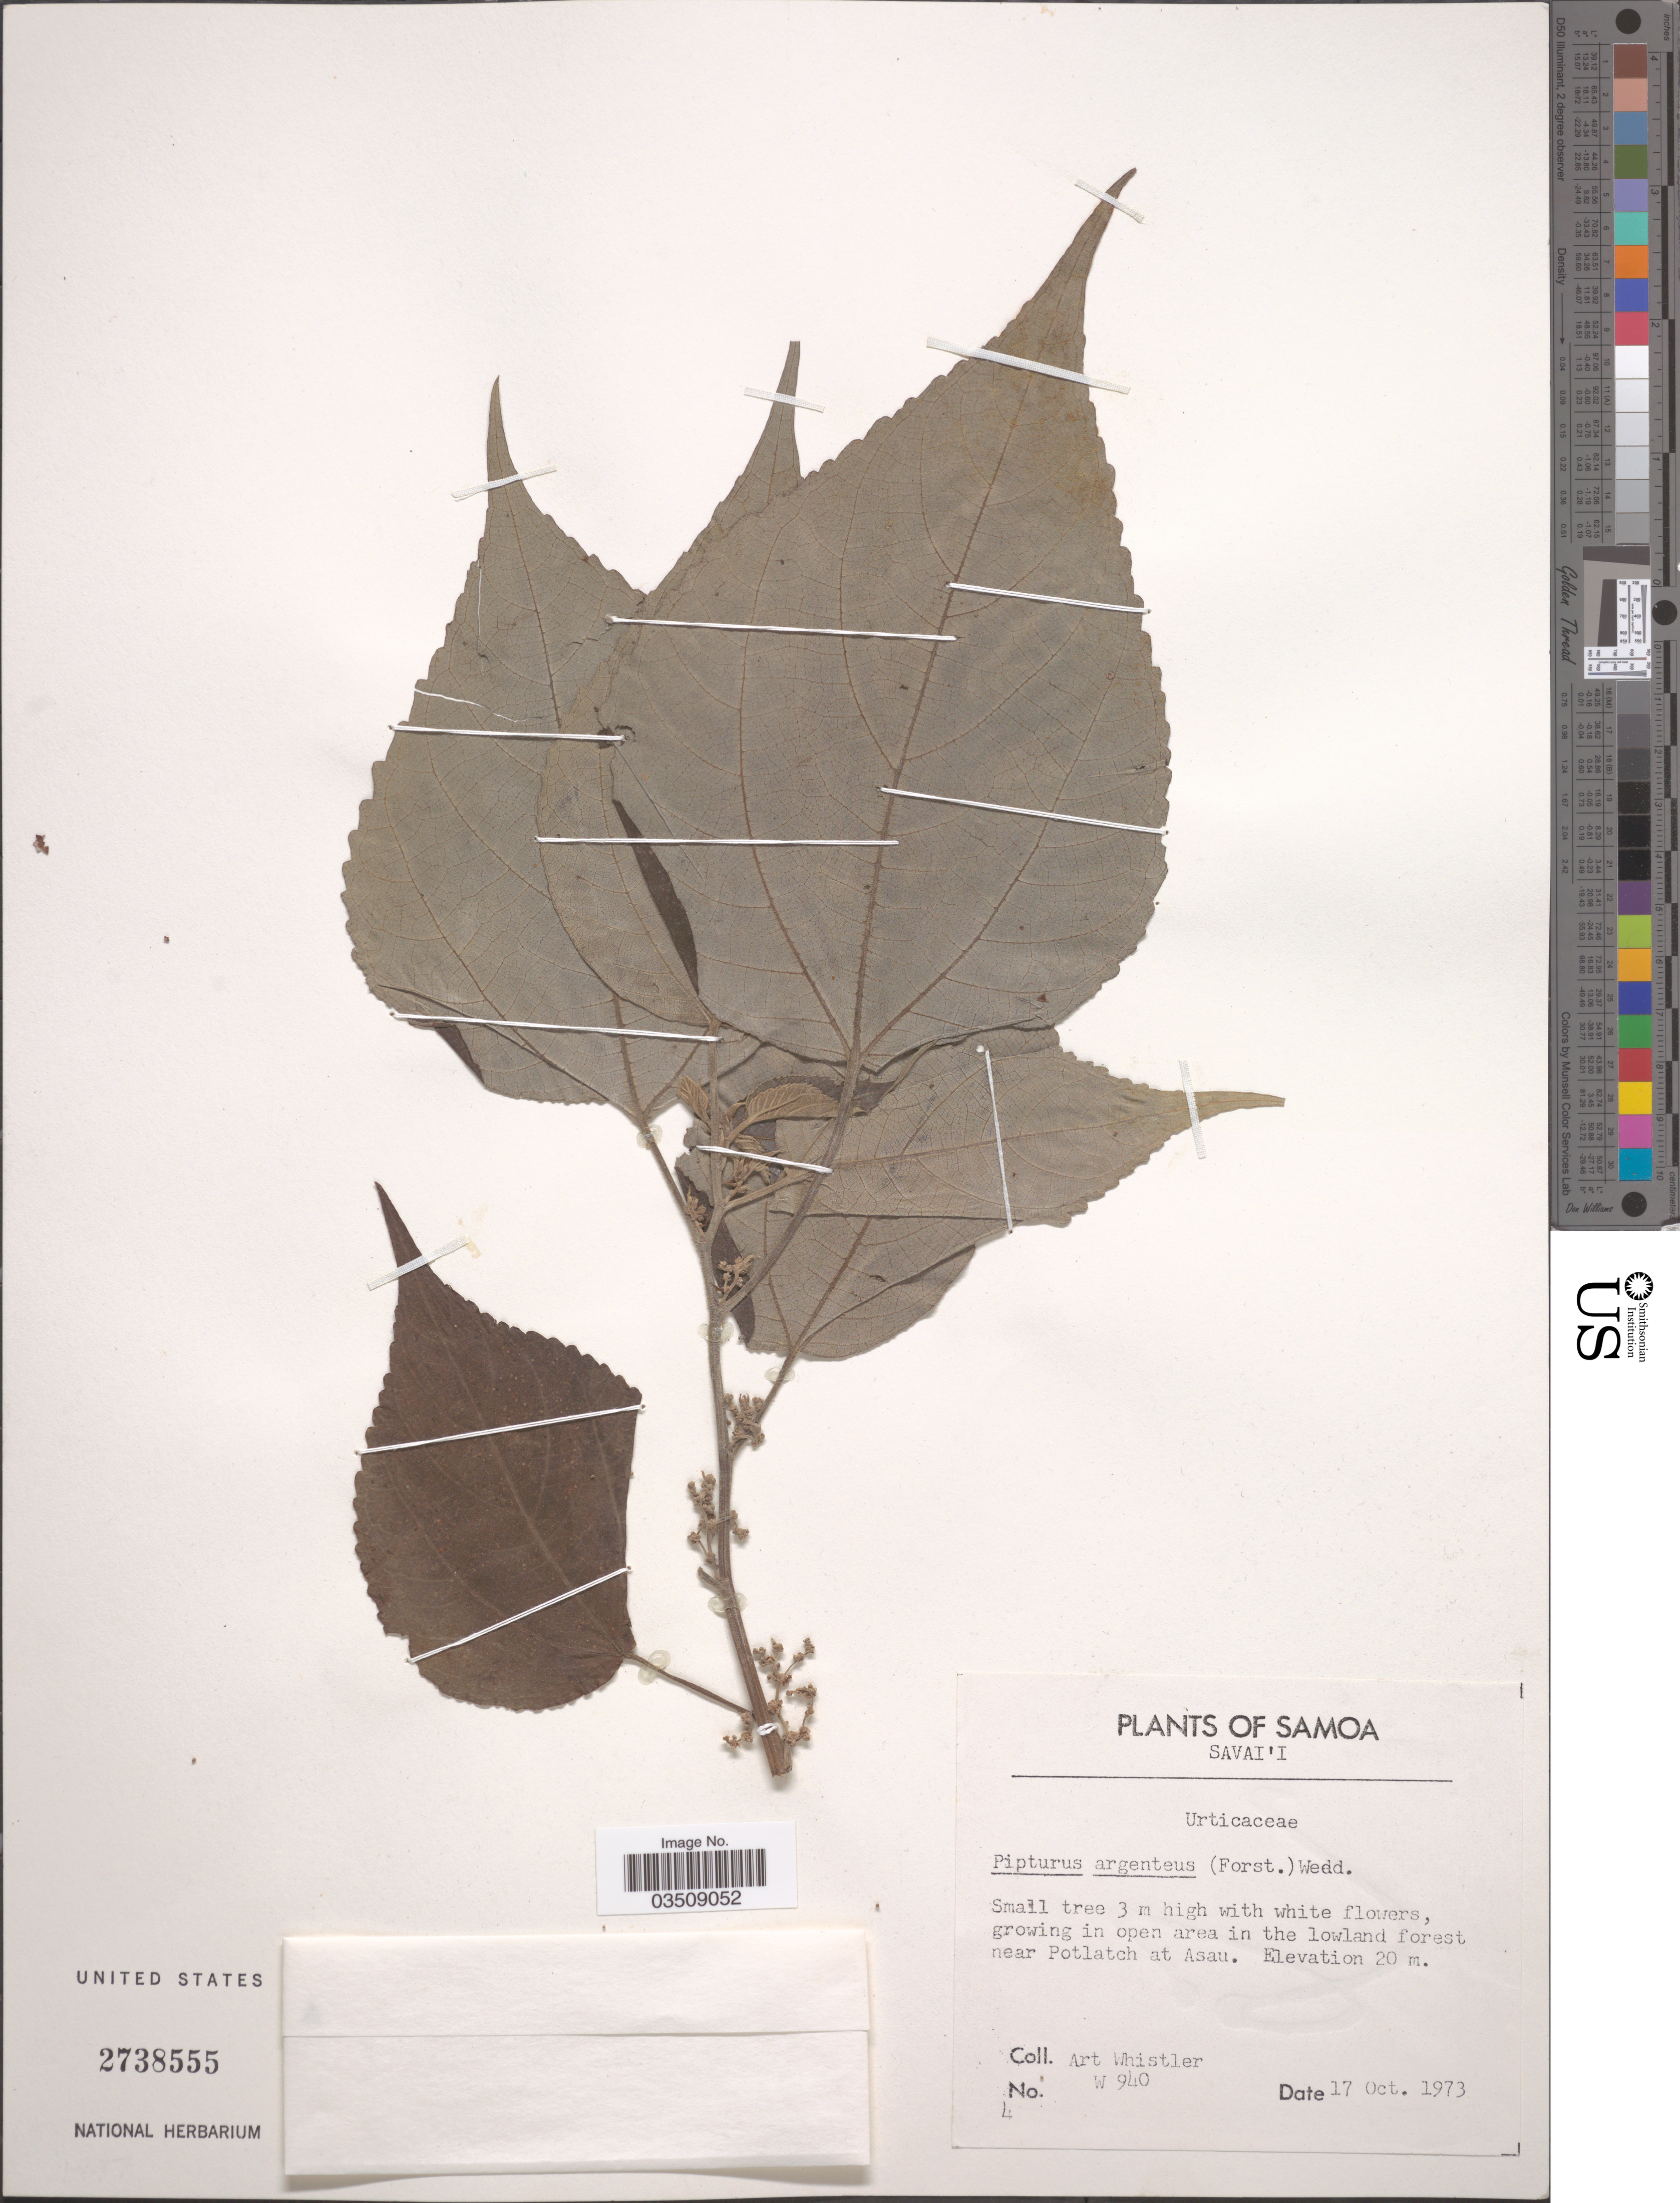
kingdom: Plantae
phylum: Tracheophyta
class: Magnoliopsida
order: Rosales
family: Urticaceae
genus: Pipturus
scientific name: Pipturus argenteus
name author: (G. Forst.) Wedd.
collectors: A. Whistler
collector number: W940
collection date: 1973-10-17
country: Samoa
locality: Samoa. Savai'i. In open area in the lowland forest near Potlatch at Asau.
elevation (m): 20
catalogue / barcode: US 2738555